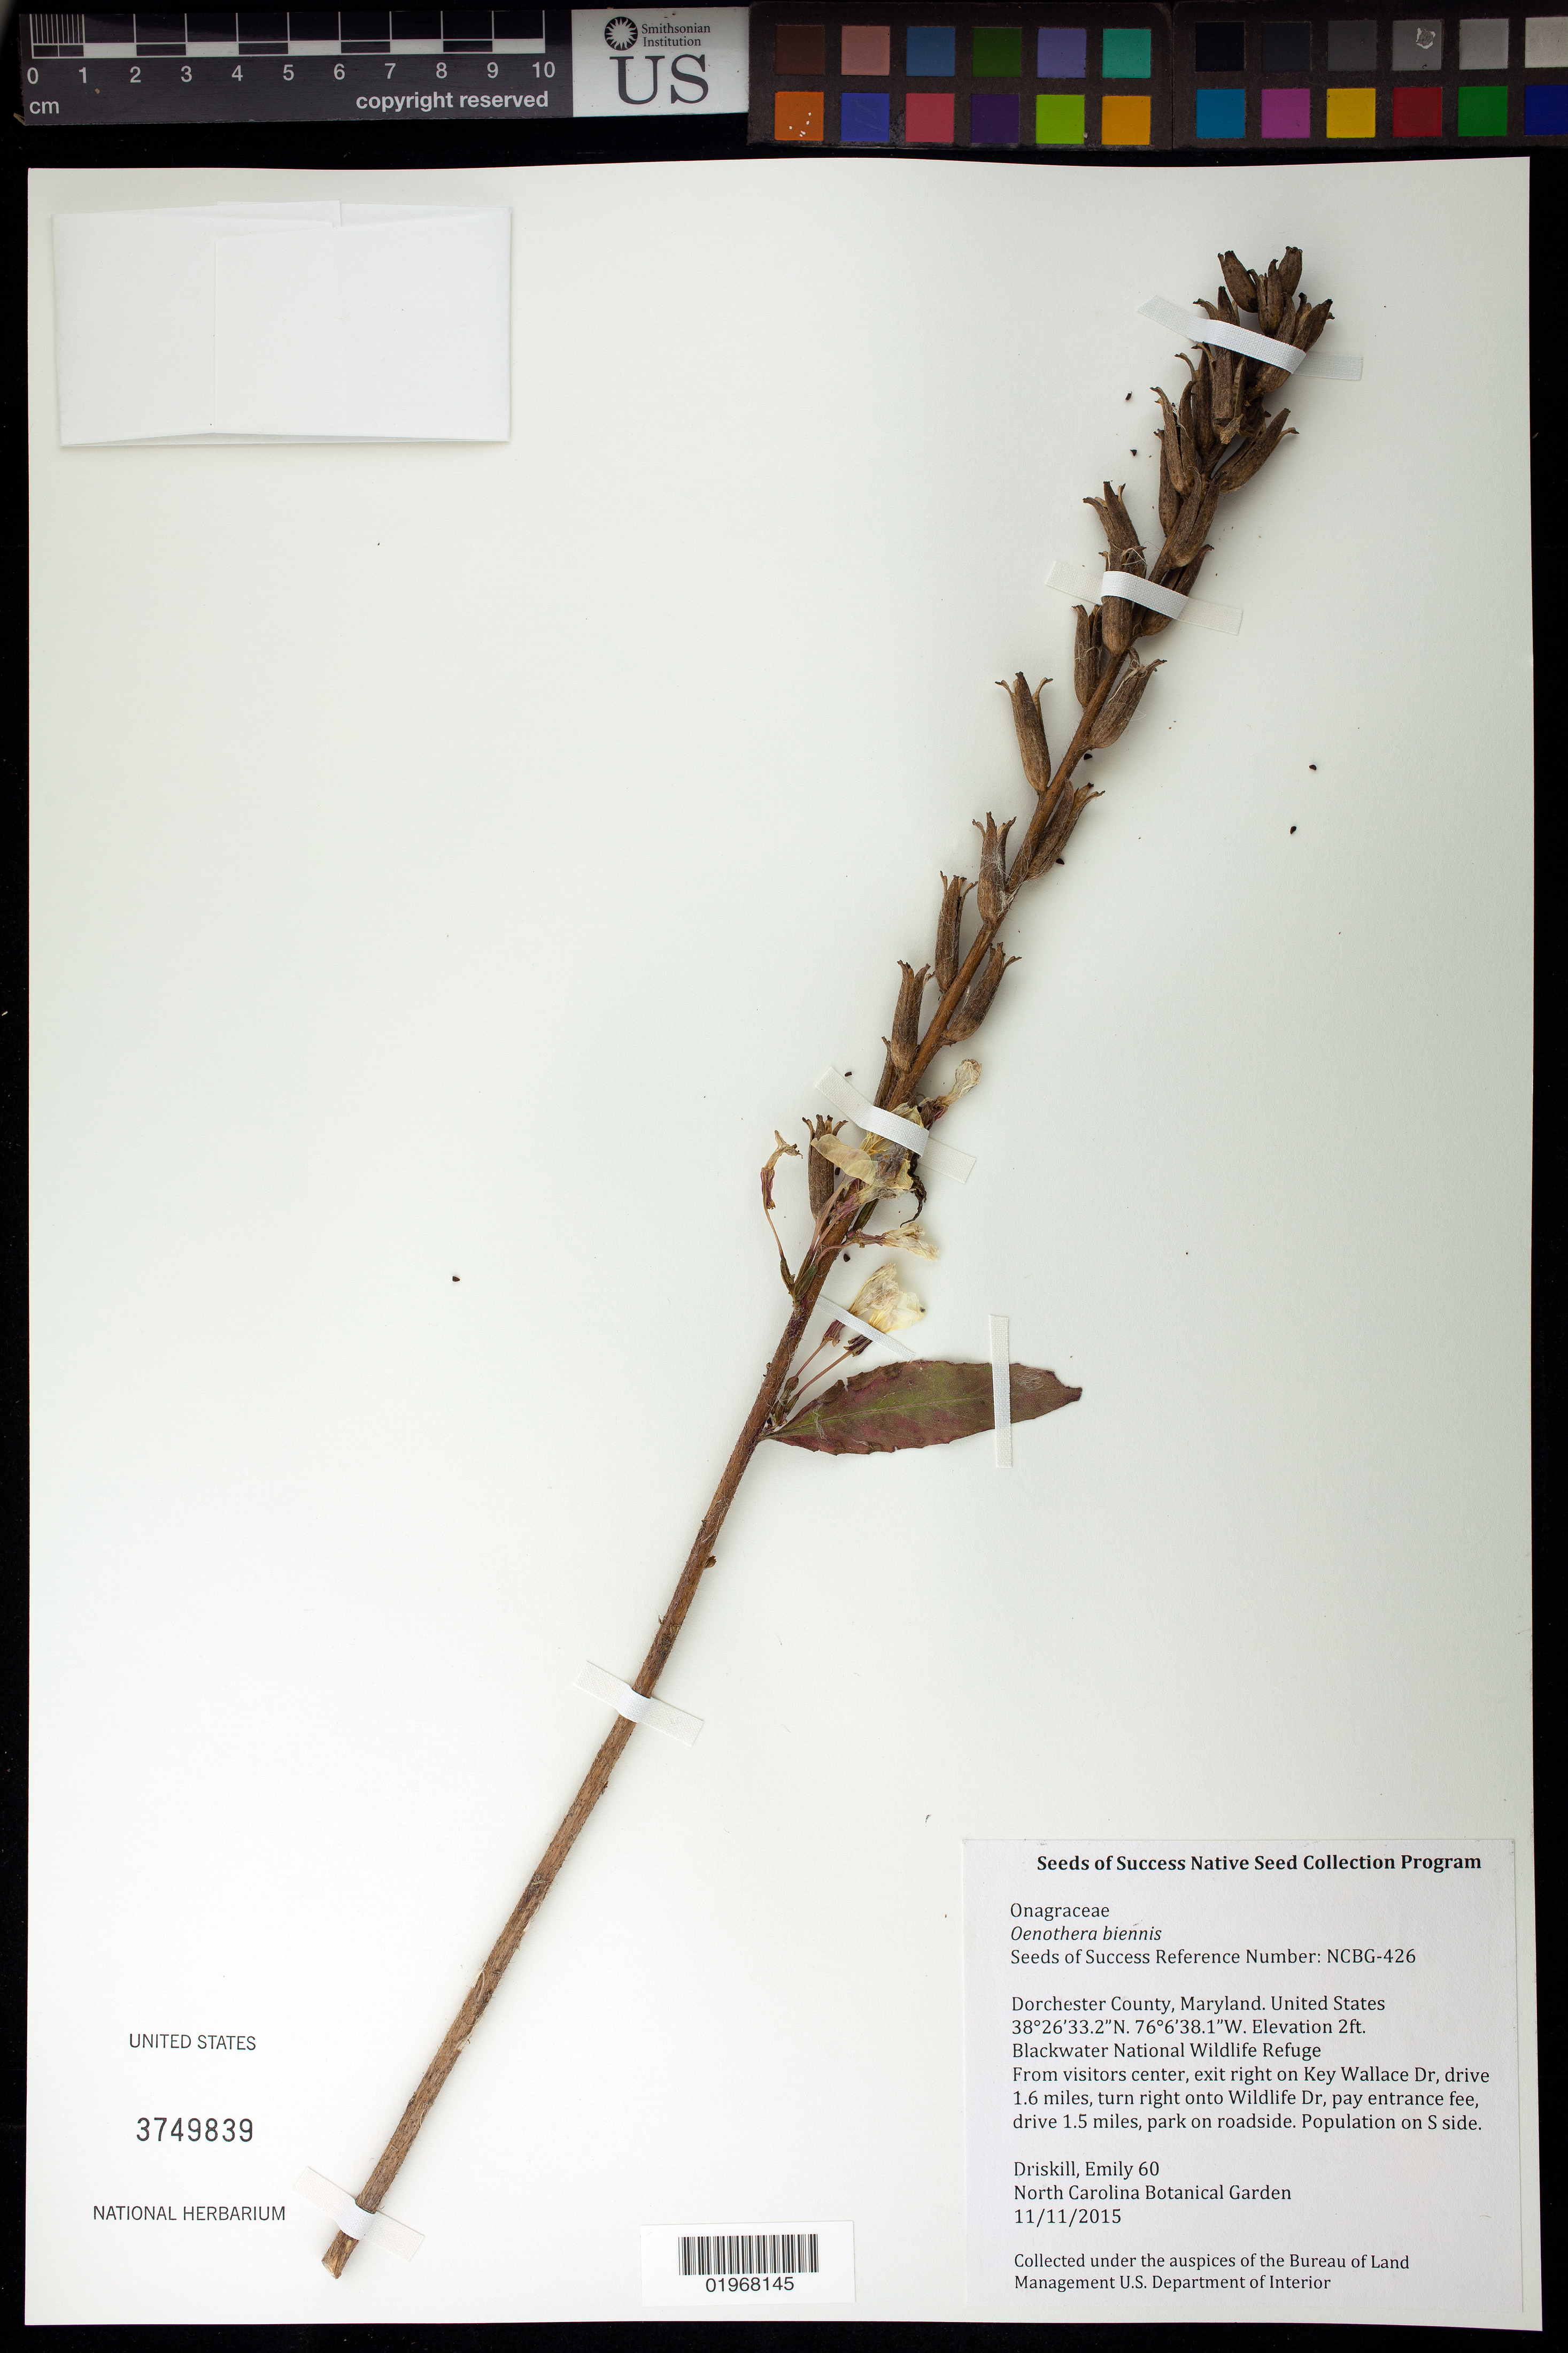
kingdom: Plantae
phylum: Tracheophyta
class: Magnoliopsida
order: Myrtales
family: Onagraceae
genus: Oenothera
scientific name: Oenothera biennis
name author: L.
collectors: E. Driskill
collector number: NCBG-426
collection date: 2015-11-11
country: United States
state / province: Maryland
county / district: Dorchester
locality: Blackwater National Wildlife Refuge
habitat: Tidal salt marsh edge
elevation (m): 1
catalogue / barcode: US 3749839